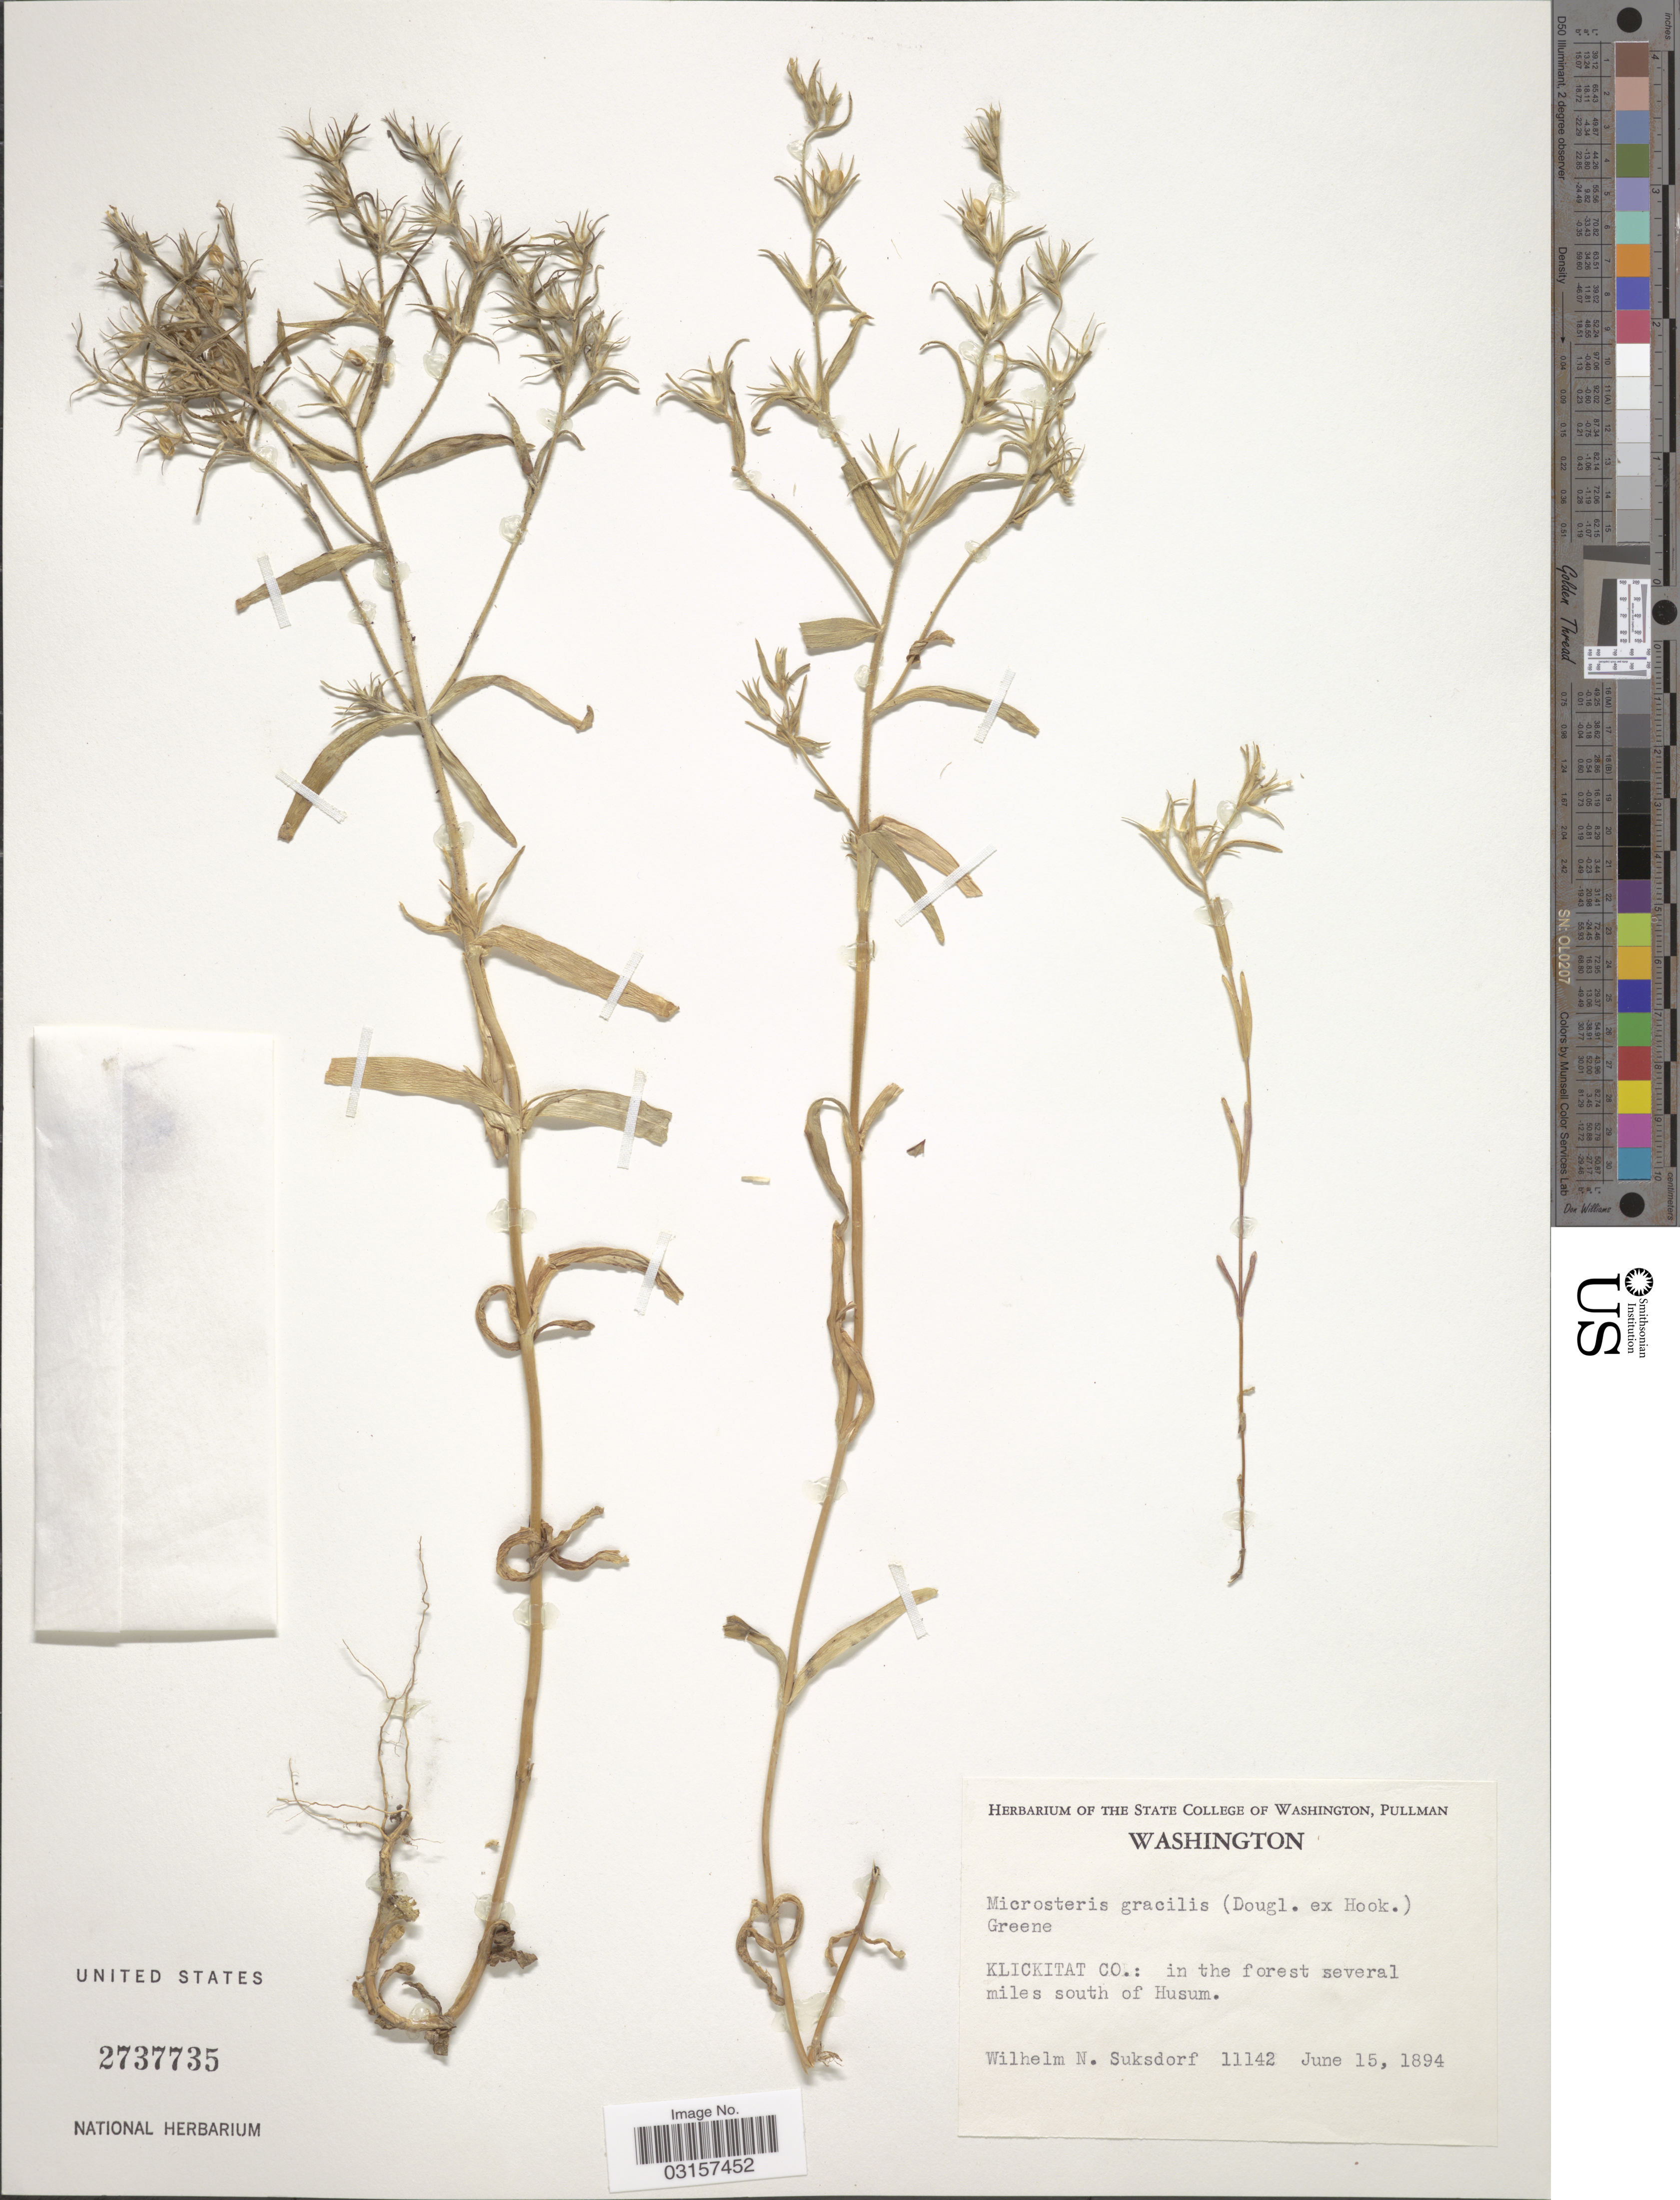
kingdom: Plantae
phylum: Tracheophyta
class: Magnoliopsida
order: Ericales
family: Polemoniaceae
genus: Microsteris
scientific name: Microsteris gracilis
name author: (Hook.) Greene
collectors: W. N. Suksdorf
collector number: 11142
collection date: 1894-06-15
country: United States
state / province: Washington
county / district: Klickitat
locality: Klickitat Co.: in the forest several miles south of Husum.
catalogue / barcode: US 2737735